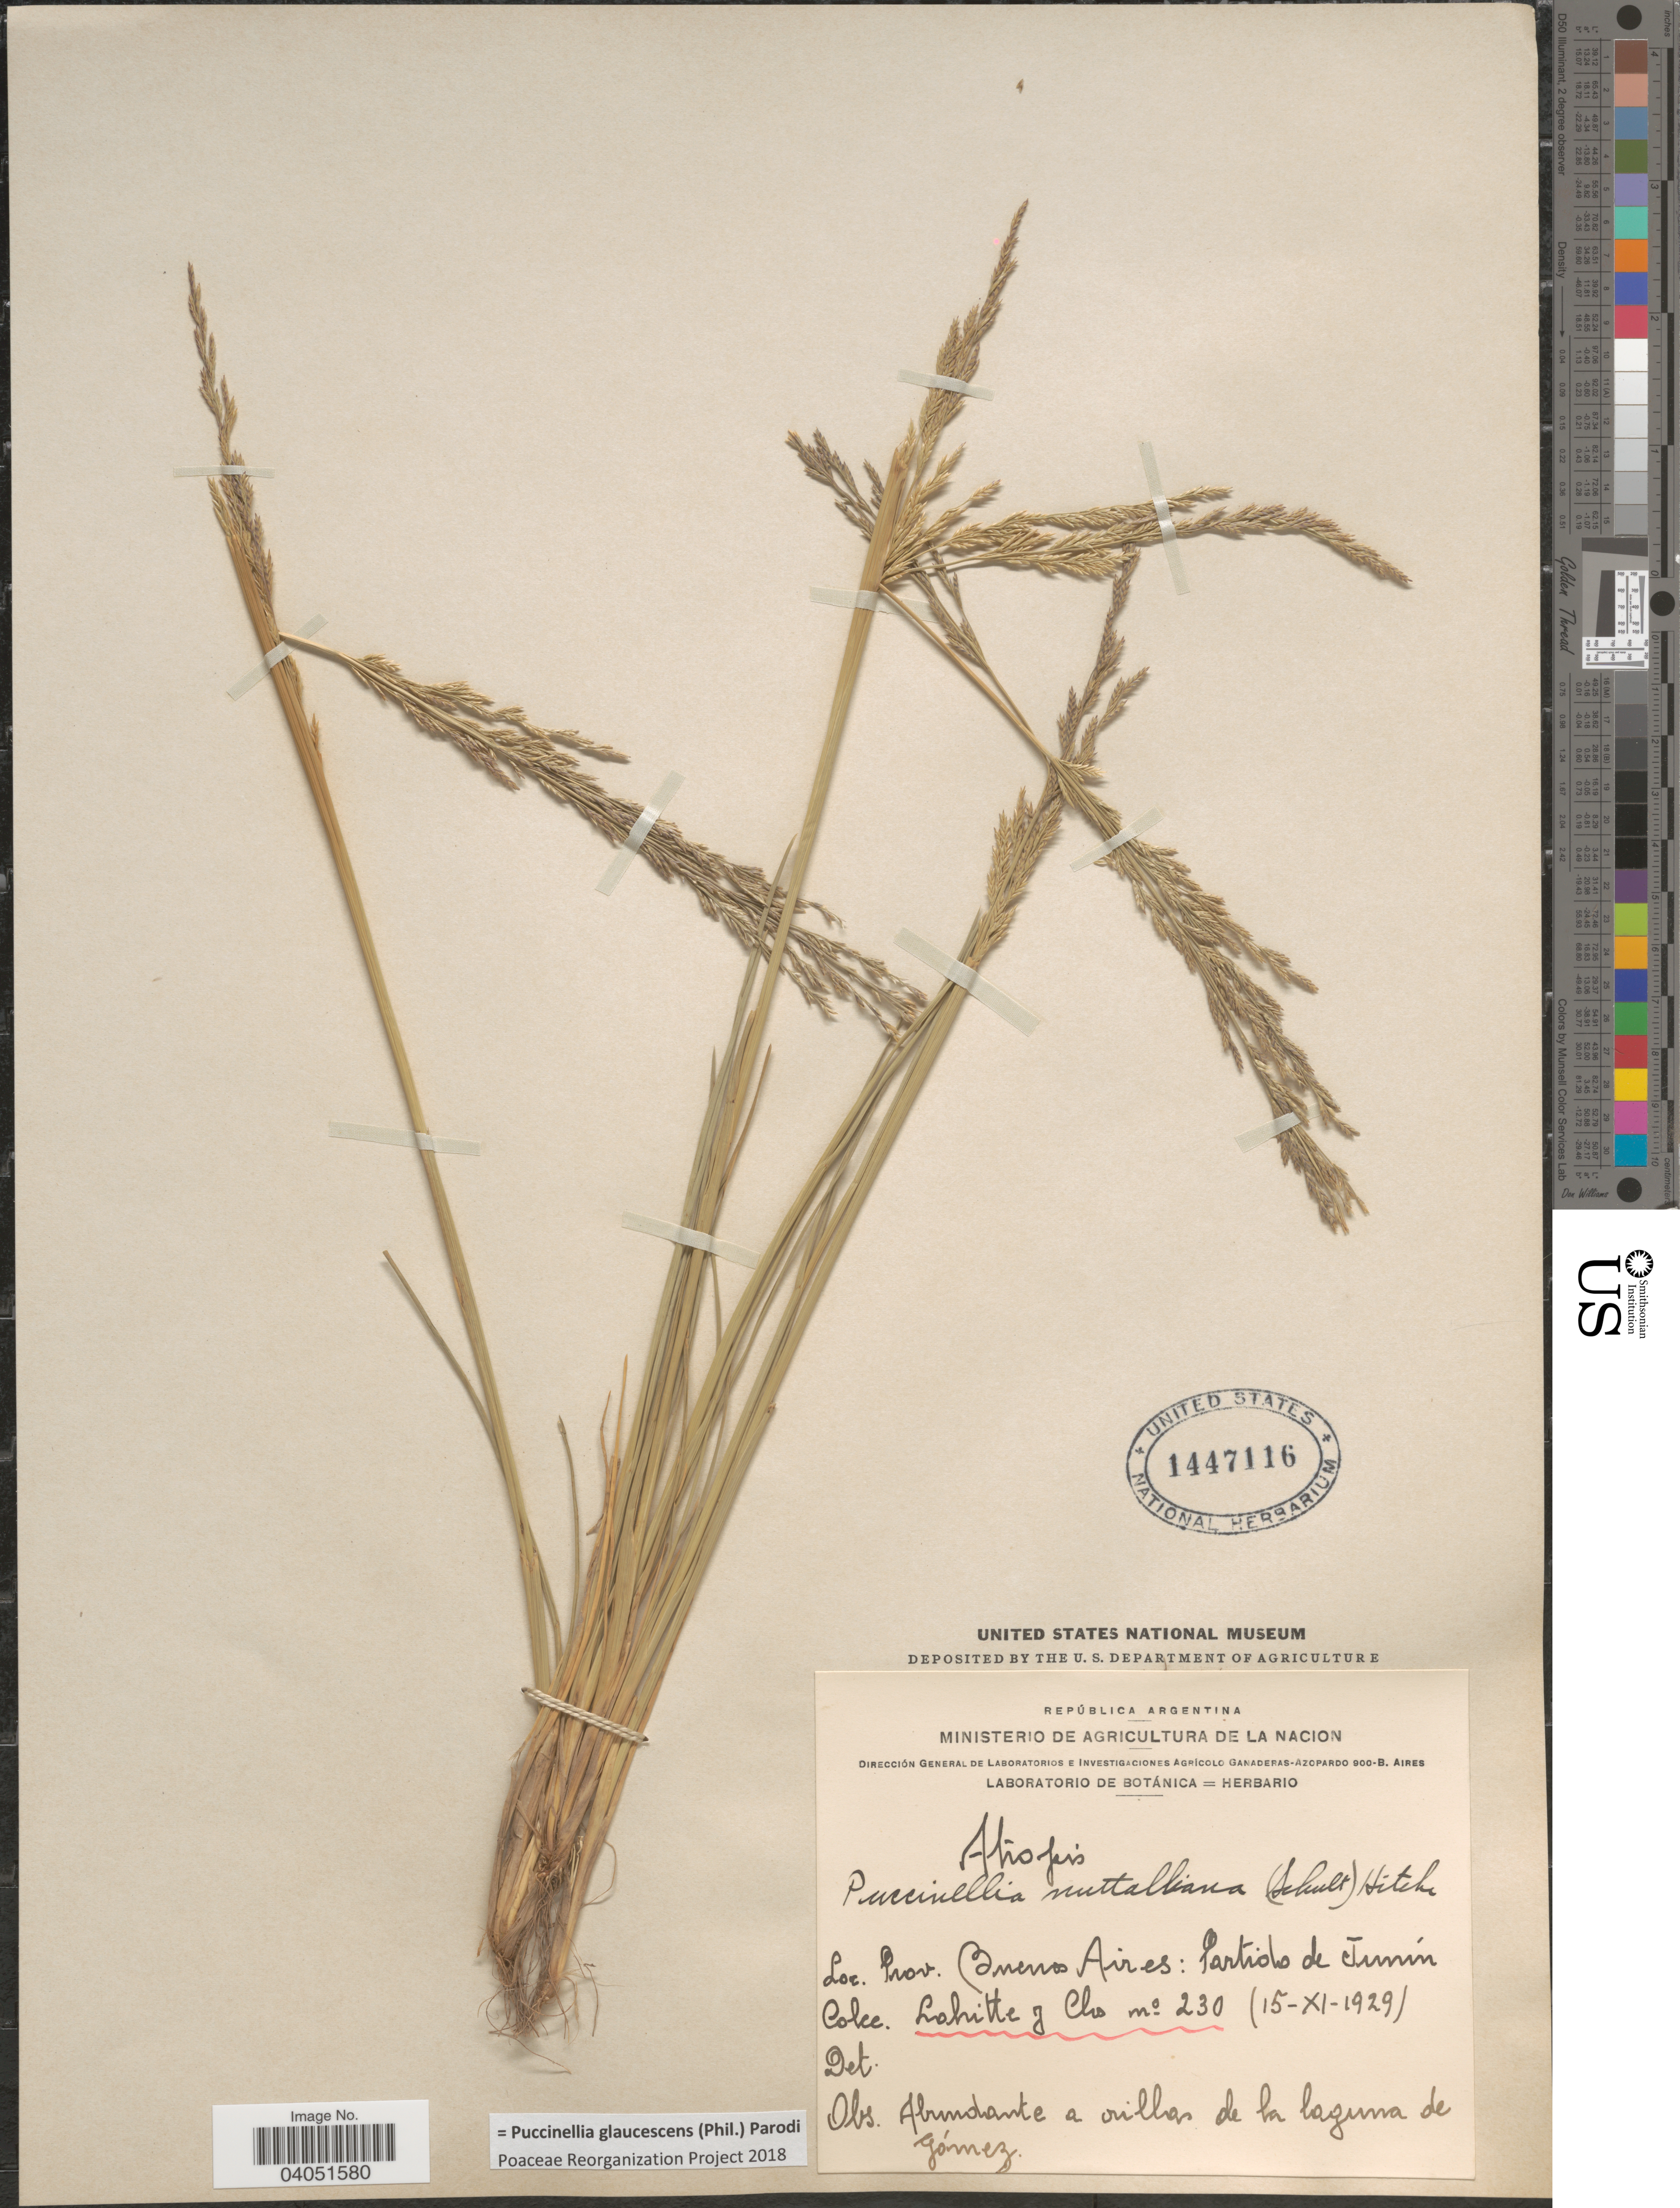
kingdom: Plantae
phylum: Tracheophyta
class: Liliopsida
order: Poales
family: Poaceae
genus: Puccinellia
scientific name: Puccinellia glaucescens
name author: (Phil.) Parodi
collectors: -. Lahitte & Clos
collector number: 230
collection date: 1929-11-15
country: Argentina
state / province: Buenos Aires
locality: Partido de Junín. A orillas de la laguna de Gómez.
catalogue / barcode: US 1447116